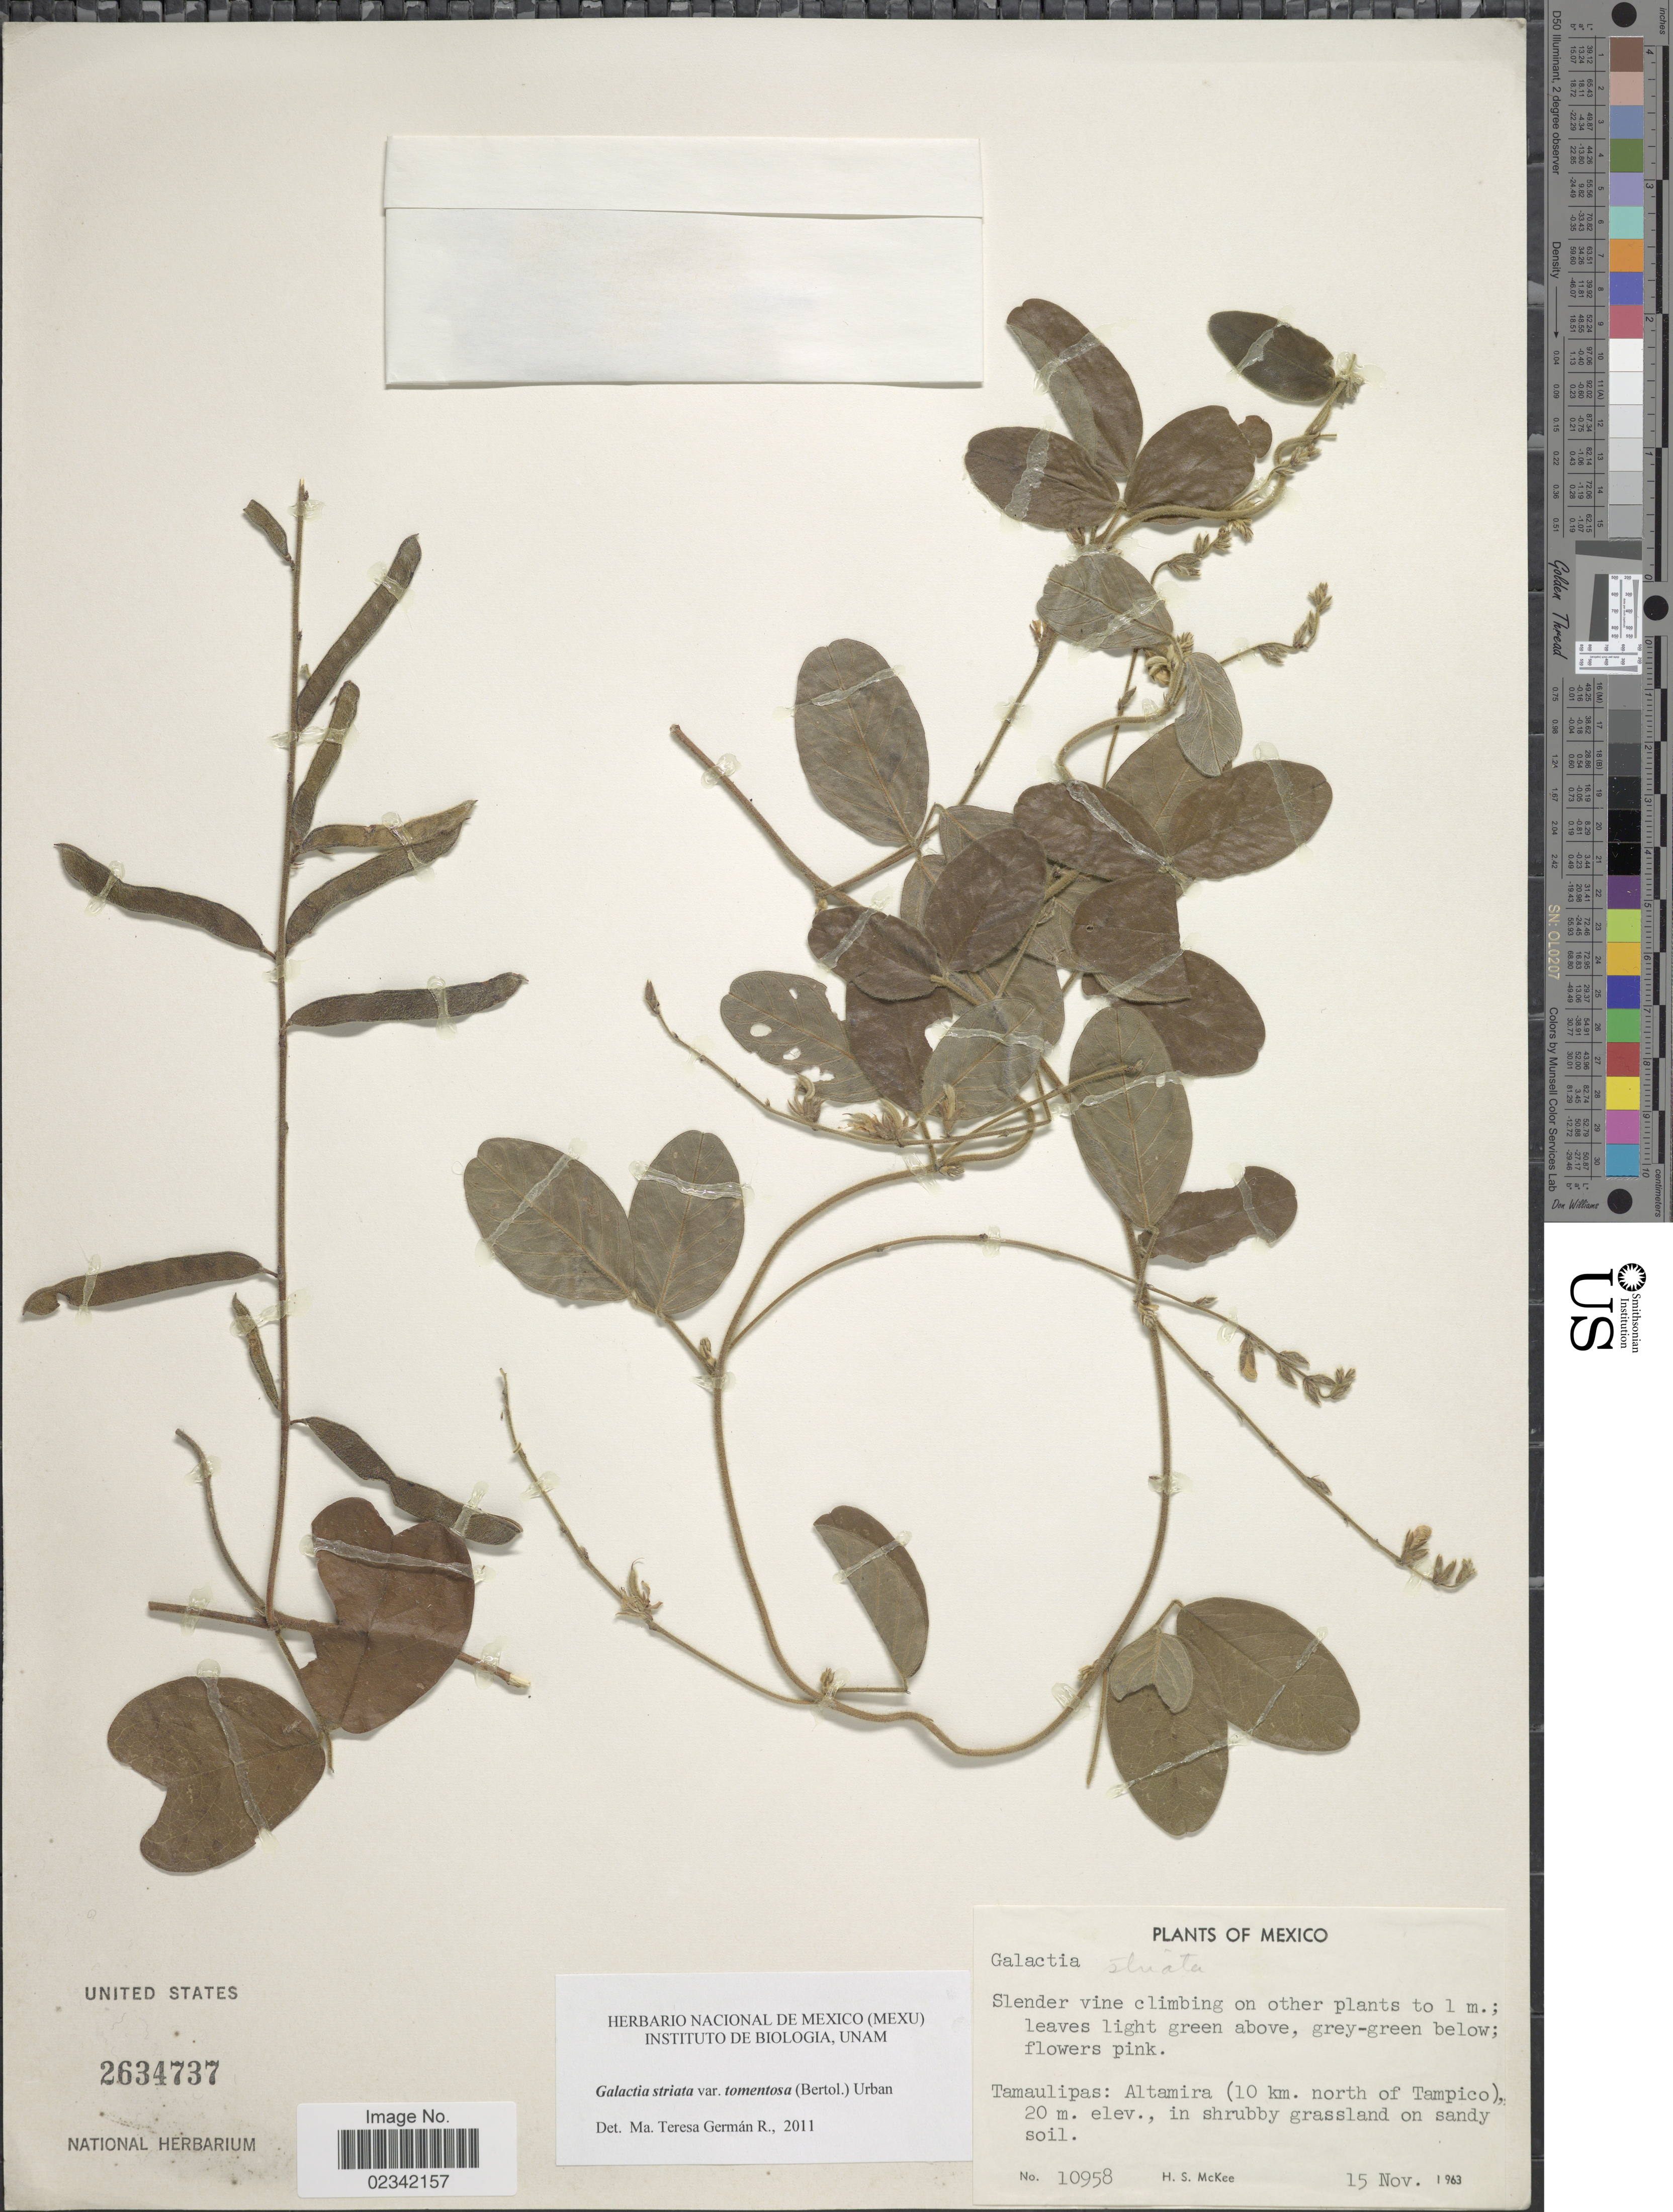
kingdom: Plantae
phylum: Tracheophyta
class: Magnoliopsida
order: Fabales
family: Fabaceae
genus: Galactia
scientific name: Galactia striata var. tomentosa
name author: (Bertol.) Urb.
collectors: H. S. McKee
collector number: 10958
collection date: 1963-11-15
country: Mexico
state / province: Tamaulipas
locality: Tamaulipas: Altamira (10km. north of Tampico)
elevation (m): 20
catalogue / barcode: US 2634737